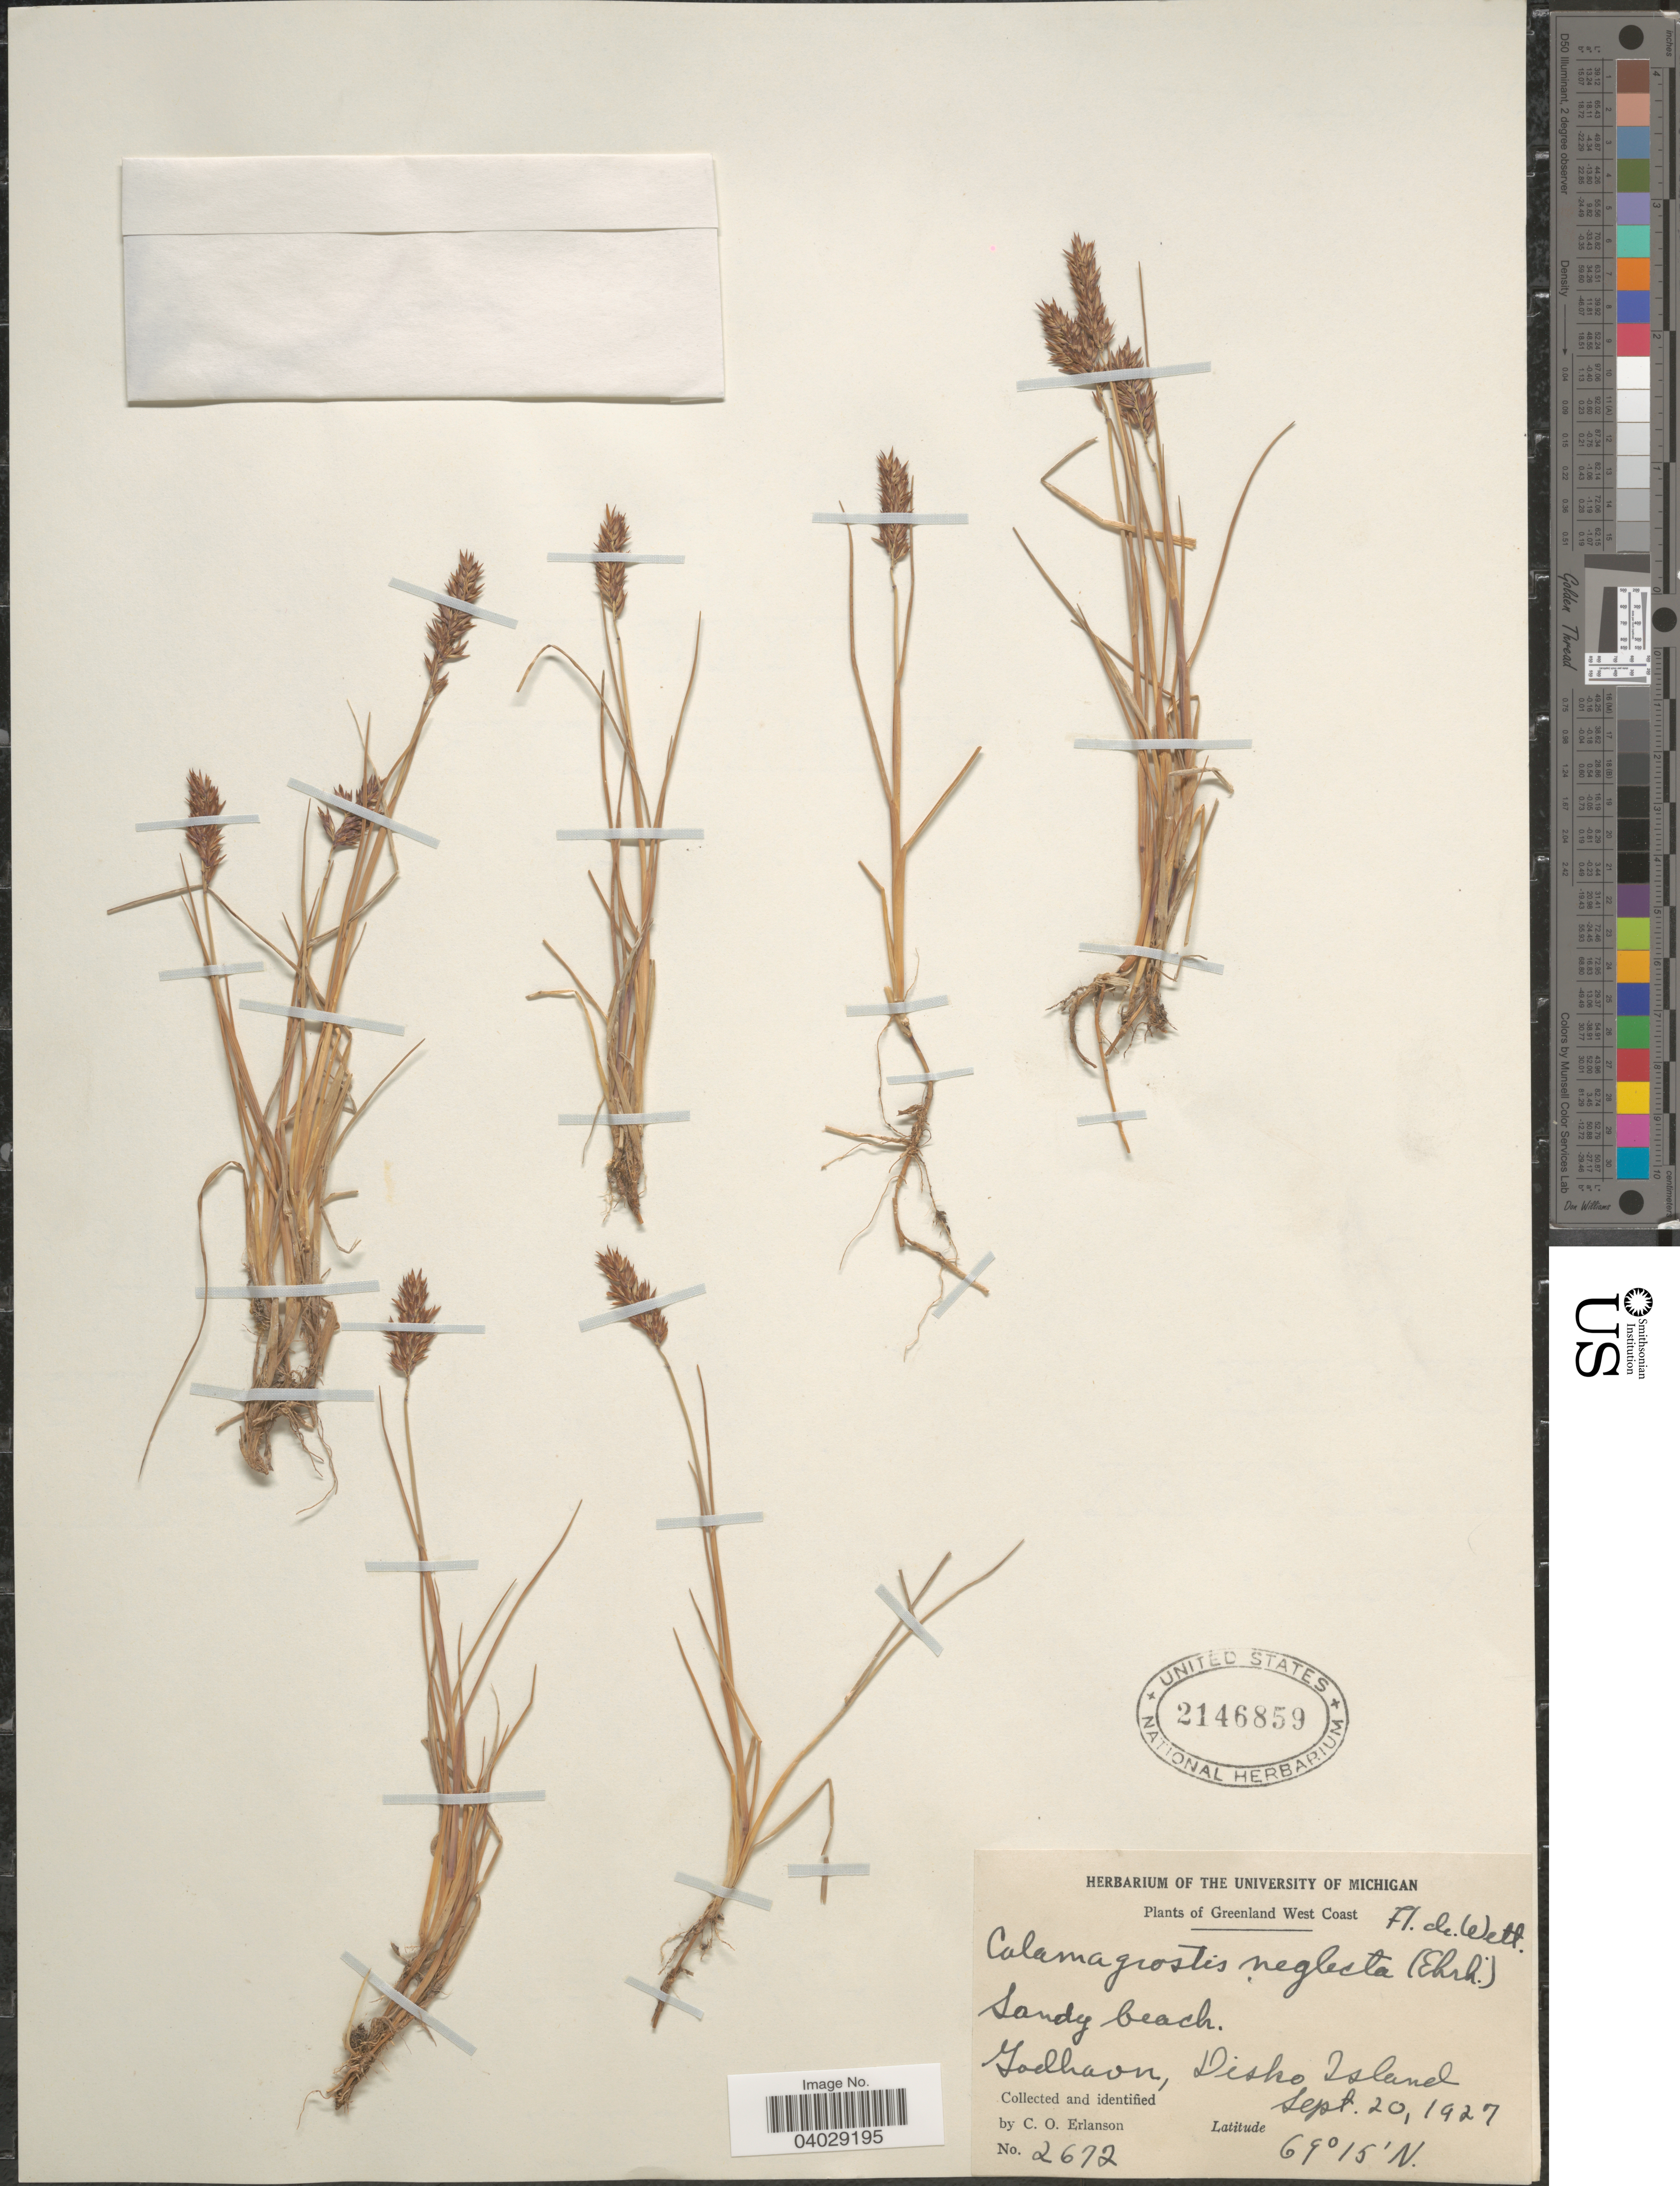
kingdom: Plantae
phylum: Tracheophyta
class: Liliopsida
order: Poales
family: Poaceae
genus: Calamagrostis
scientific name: Calamagrostis neglecta (Ehrh.) Gaertner et al.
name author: (Ehrhart) G. Gaertn. et al.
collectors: C. O. Erlanson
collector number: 2672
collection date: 1927-09-20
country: Greenland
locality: Greenland West Coast. Sandy beach. Godhavn, Disko Island.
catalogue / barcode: US 2146859